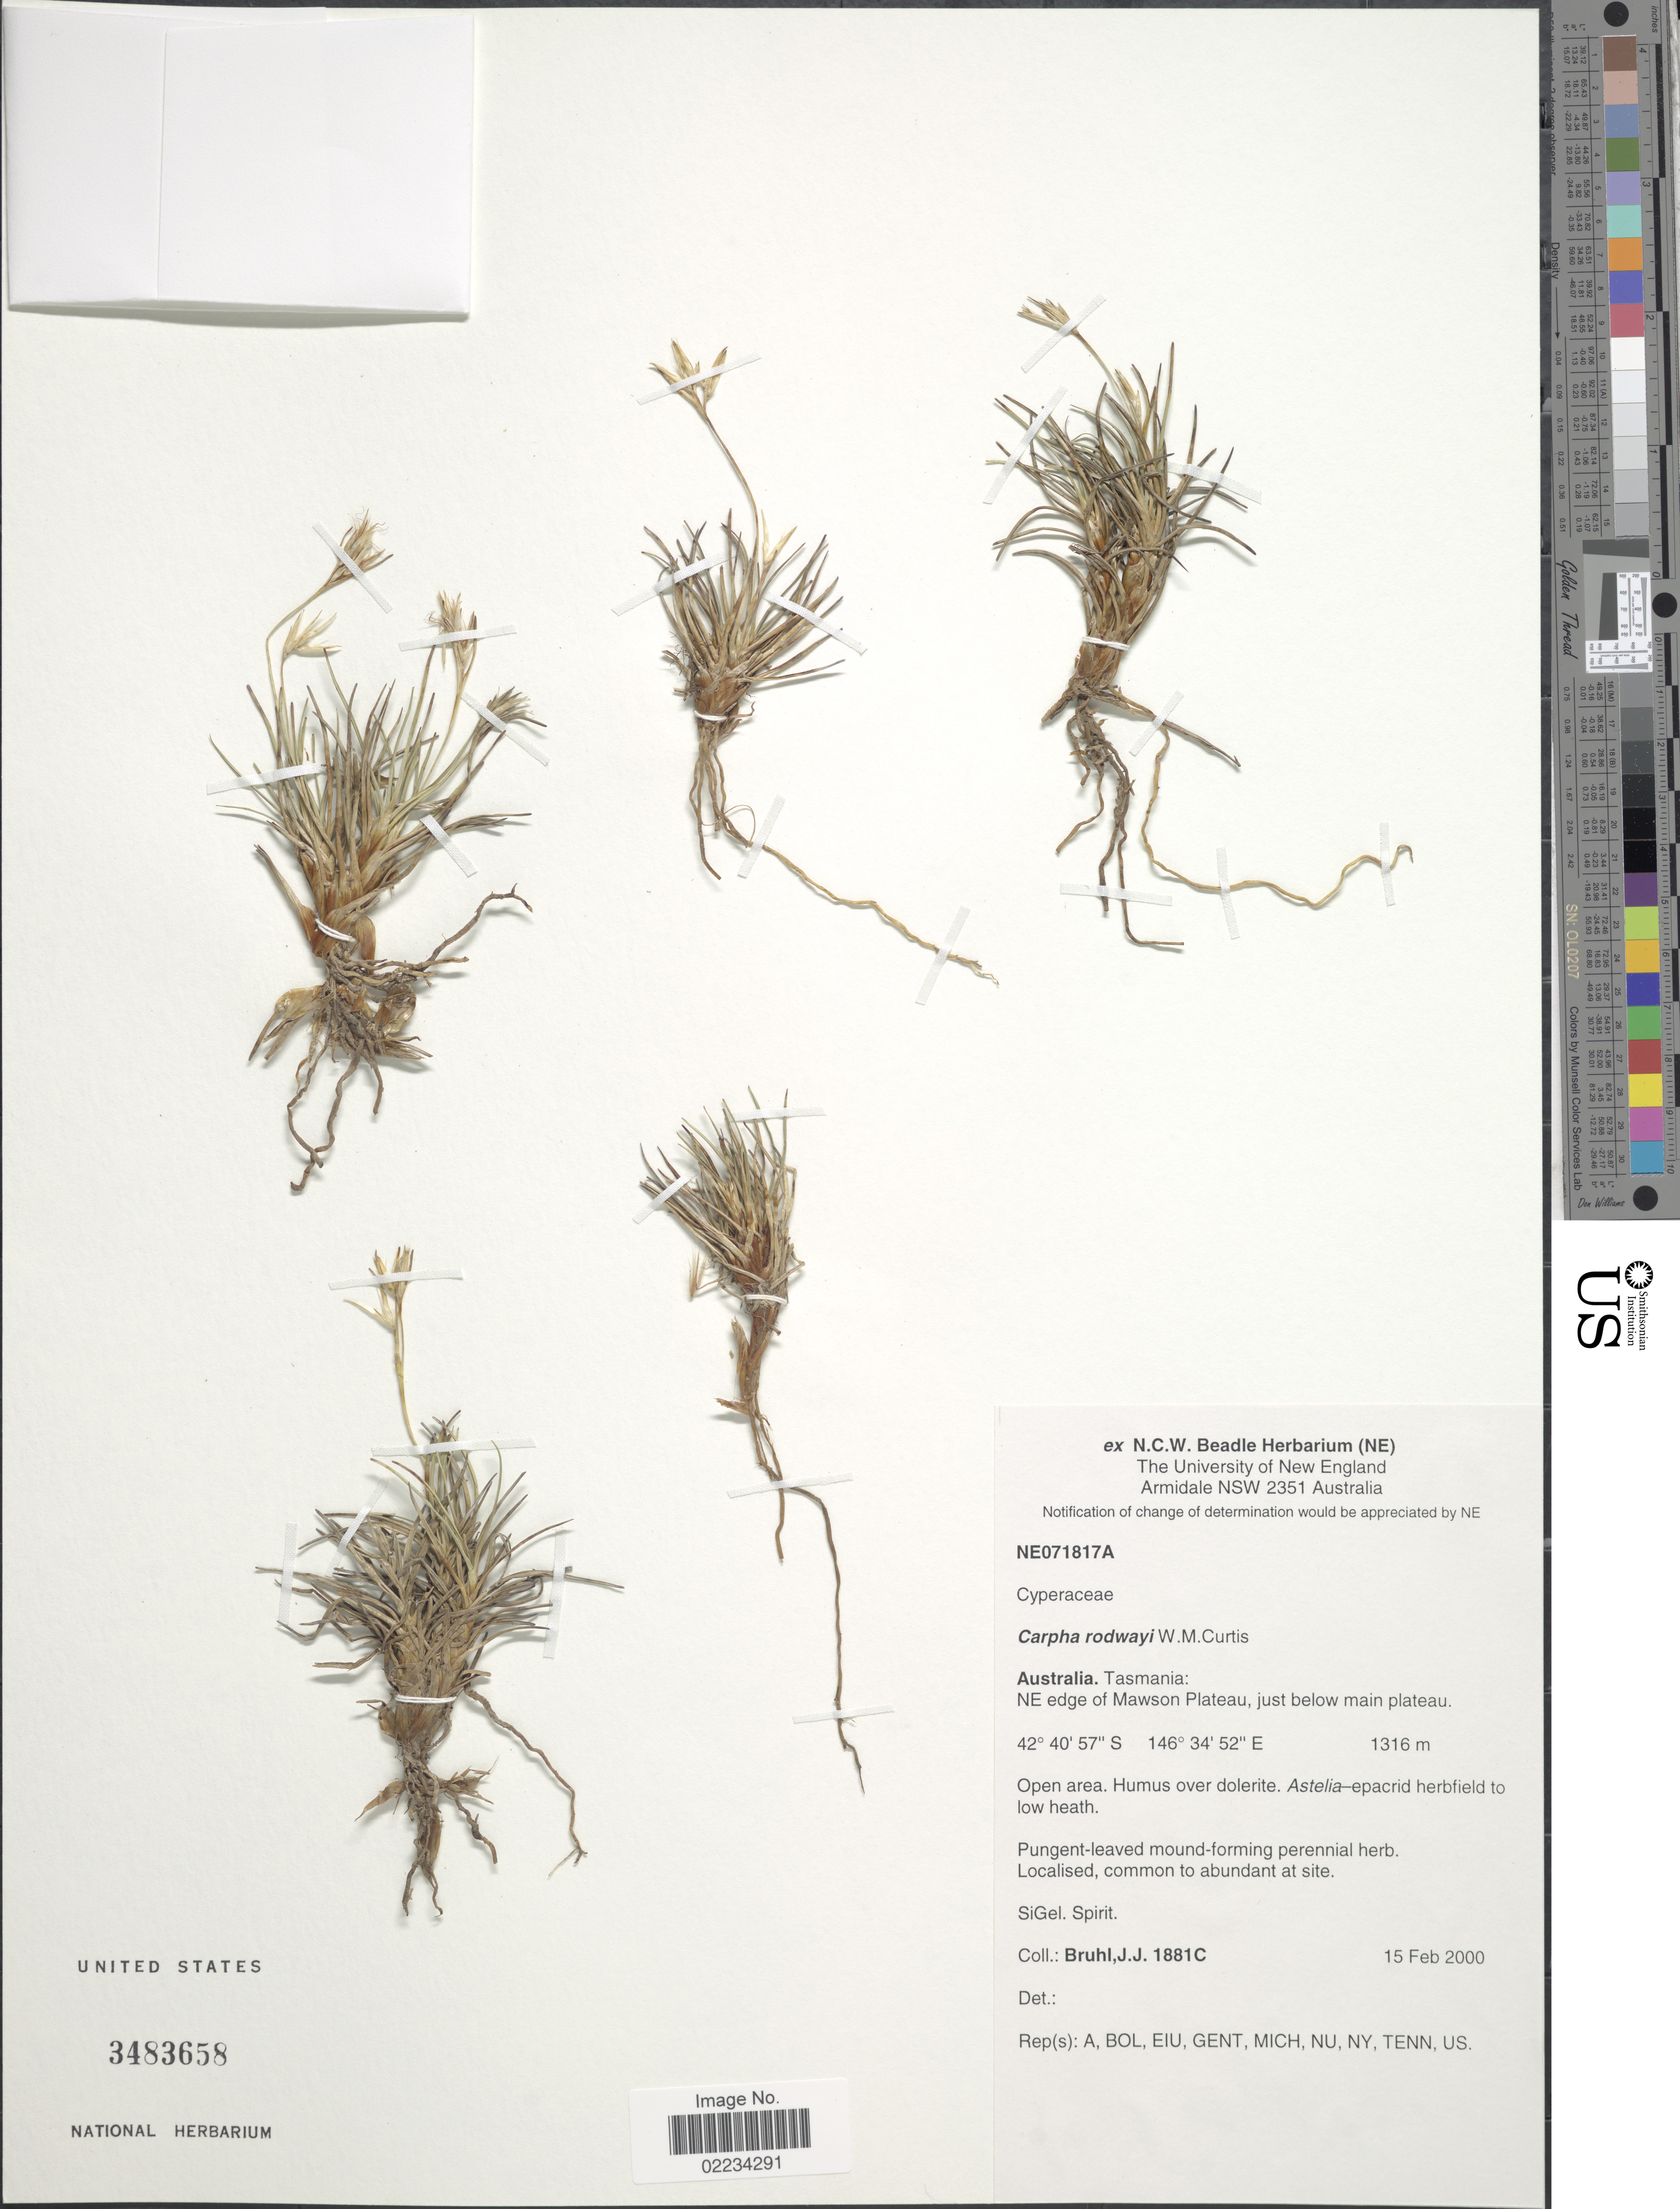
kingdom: Plantae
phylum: Tracheophyta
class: Liliopsida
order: Poales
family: Cyperaceae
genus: Carpha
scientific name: Carpha rodwayi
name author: W.M. Curtis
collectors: J. Bruhl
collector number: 1881C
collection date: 2000-02-15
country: Australia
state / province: Tasmania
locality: NE edge of Mawson Plateau, just below main plateau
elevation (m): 1316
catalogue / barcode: US 3483658